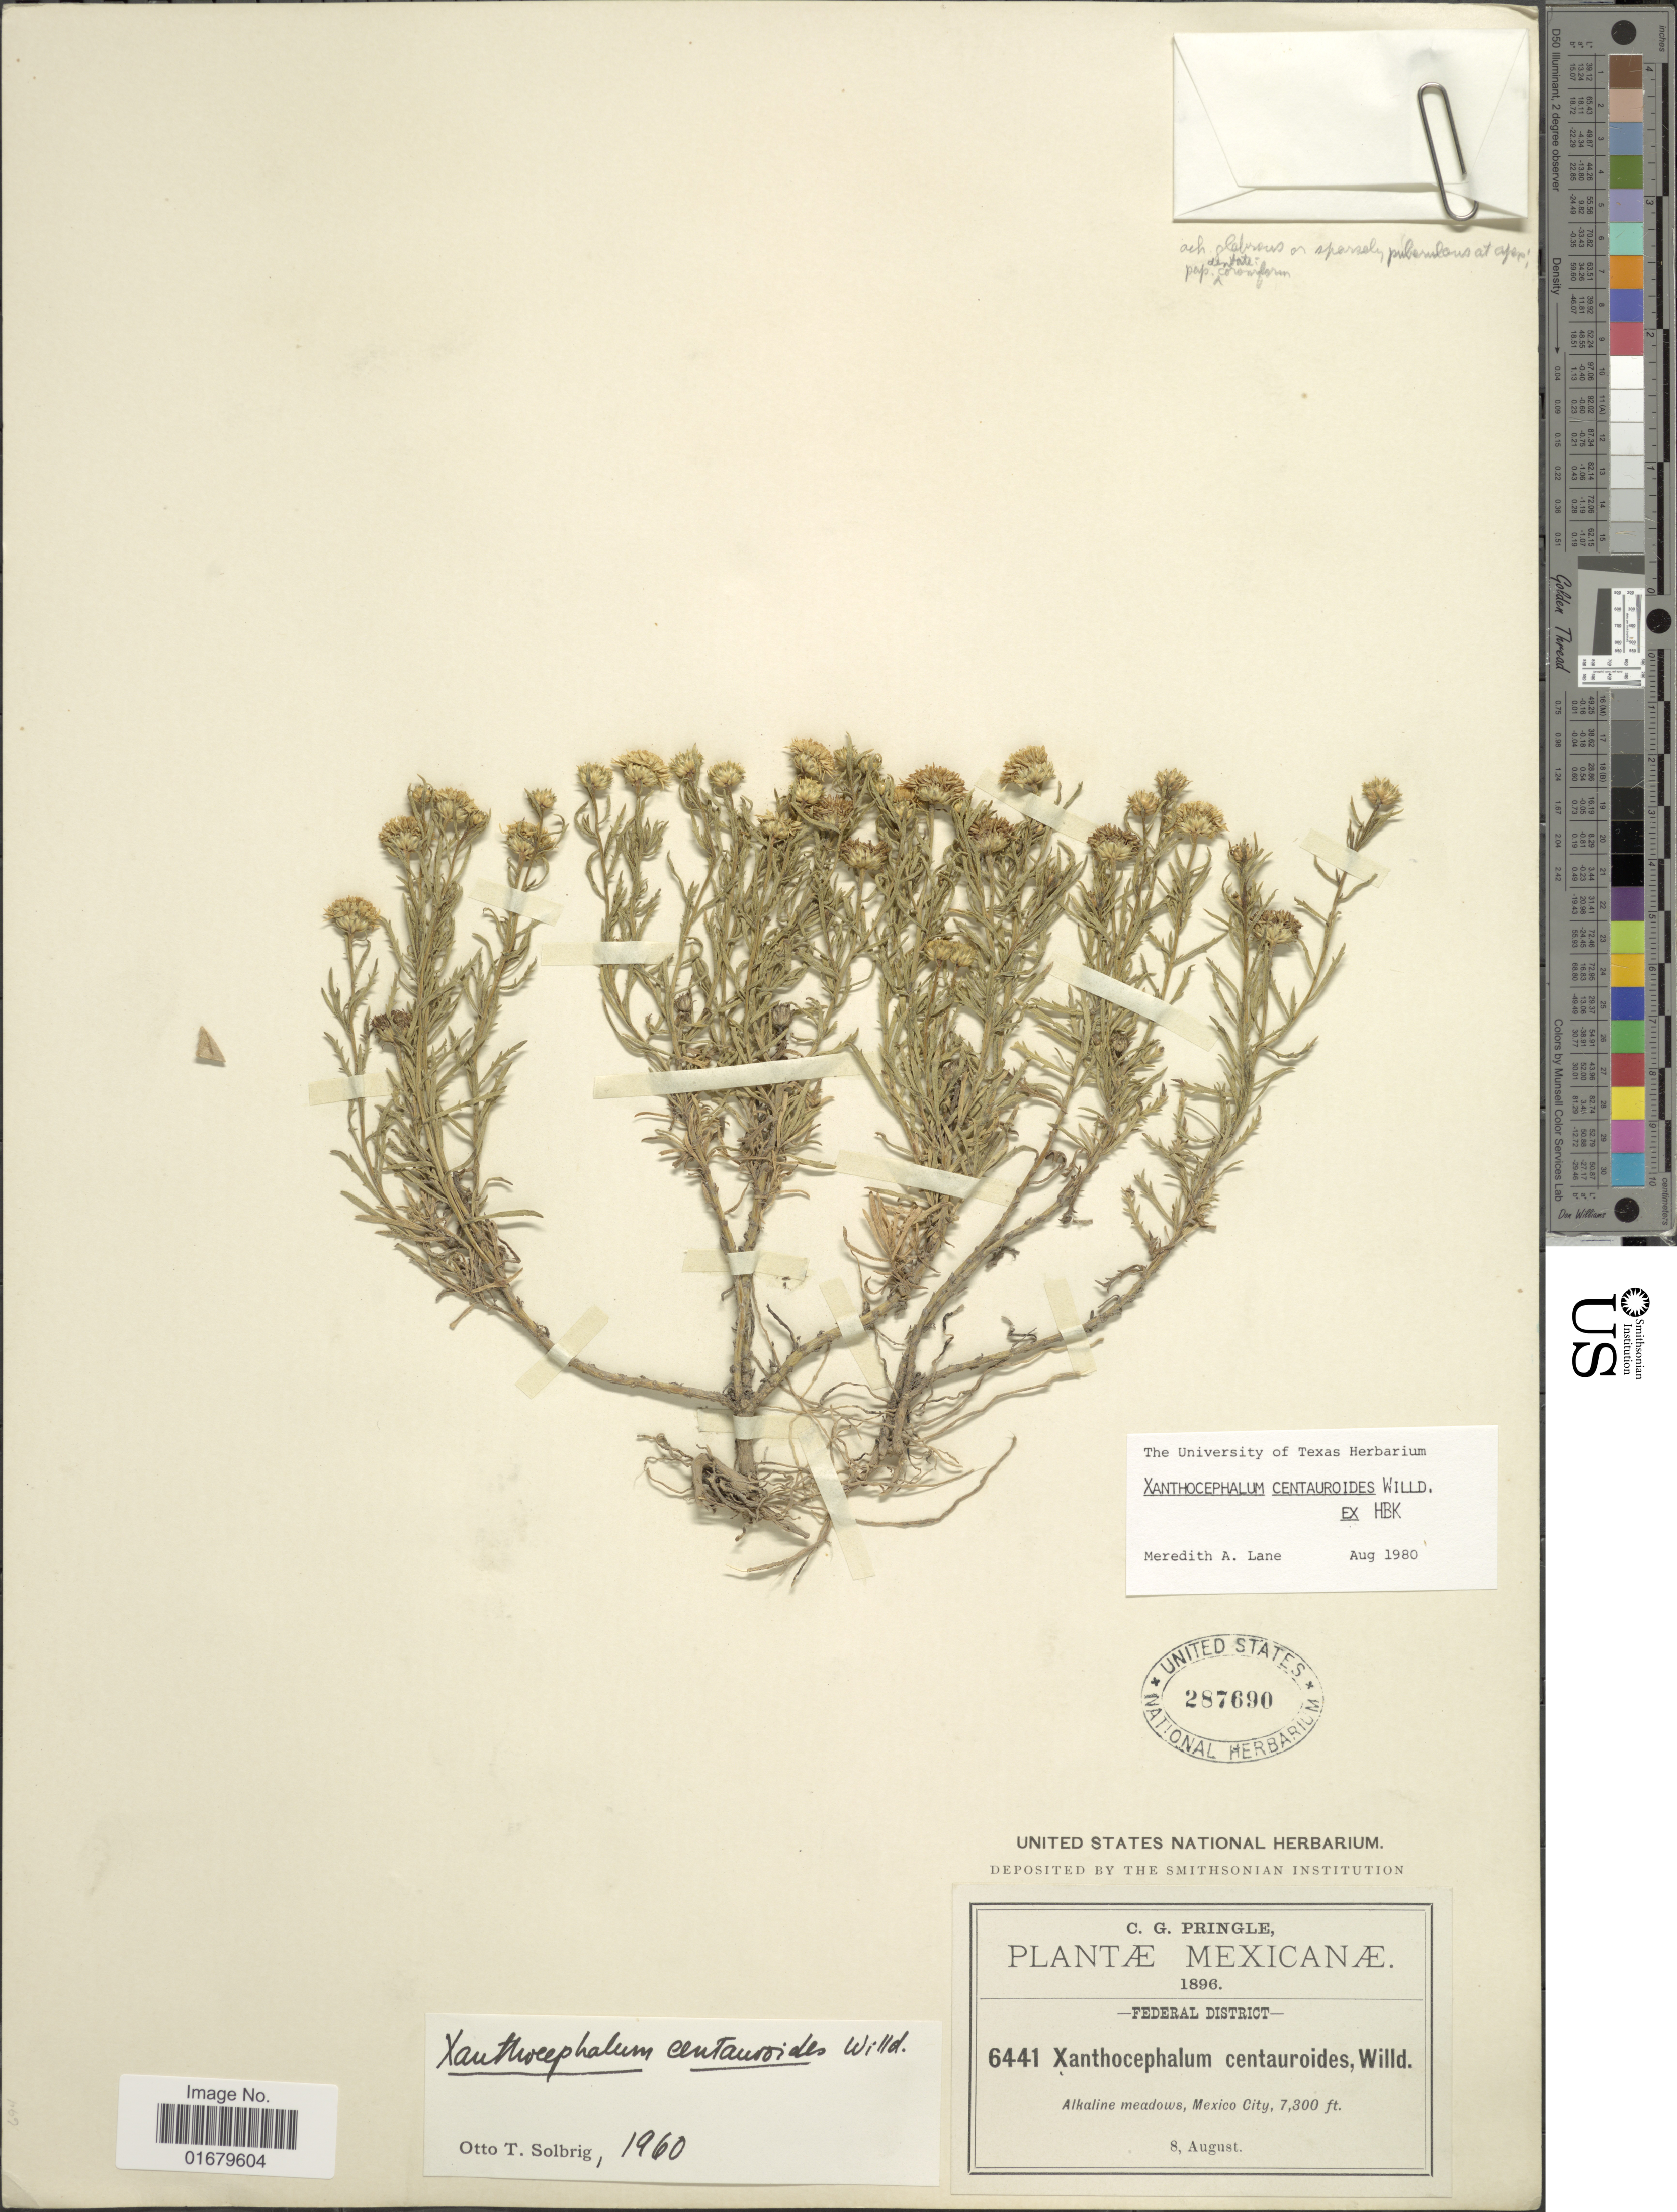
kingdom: Plantae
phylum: Tracheophyta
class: Magnoliopsida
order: Asterales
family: Asteraceae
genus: Xanthocephalum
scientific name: Xanthocephalum centauroides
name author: Willd.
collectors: C. G. Pringle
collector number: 6441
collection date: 1896-08-08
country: Mexico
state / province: Distrito Federal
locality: Federal District, Alkaline meadows, Mexico City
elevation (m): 2225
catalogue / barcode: US 287690